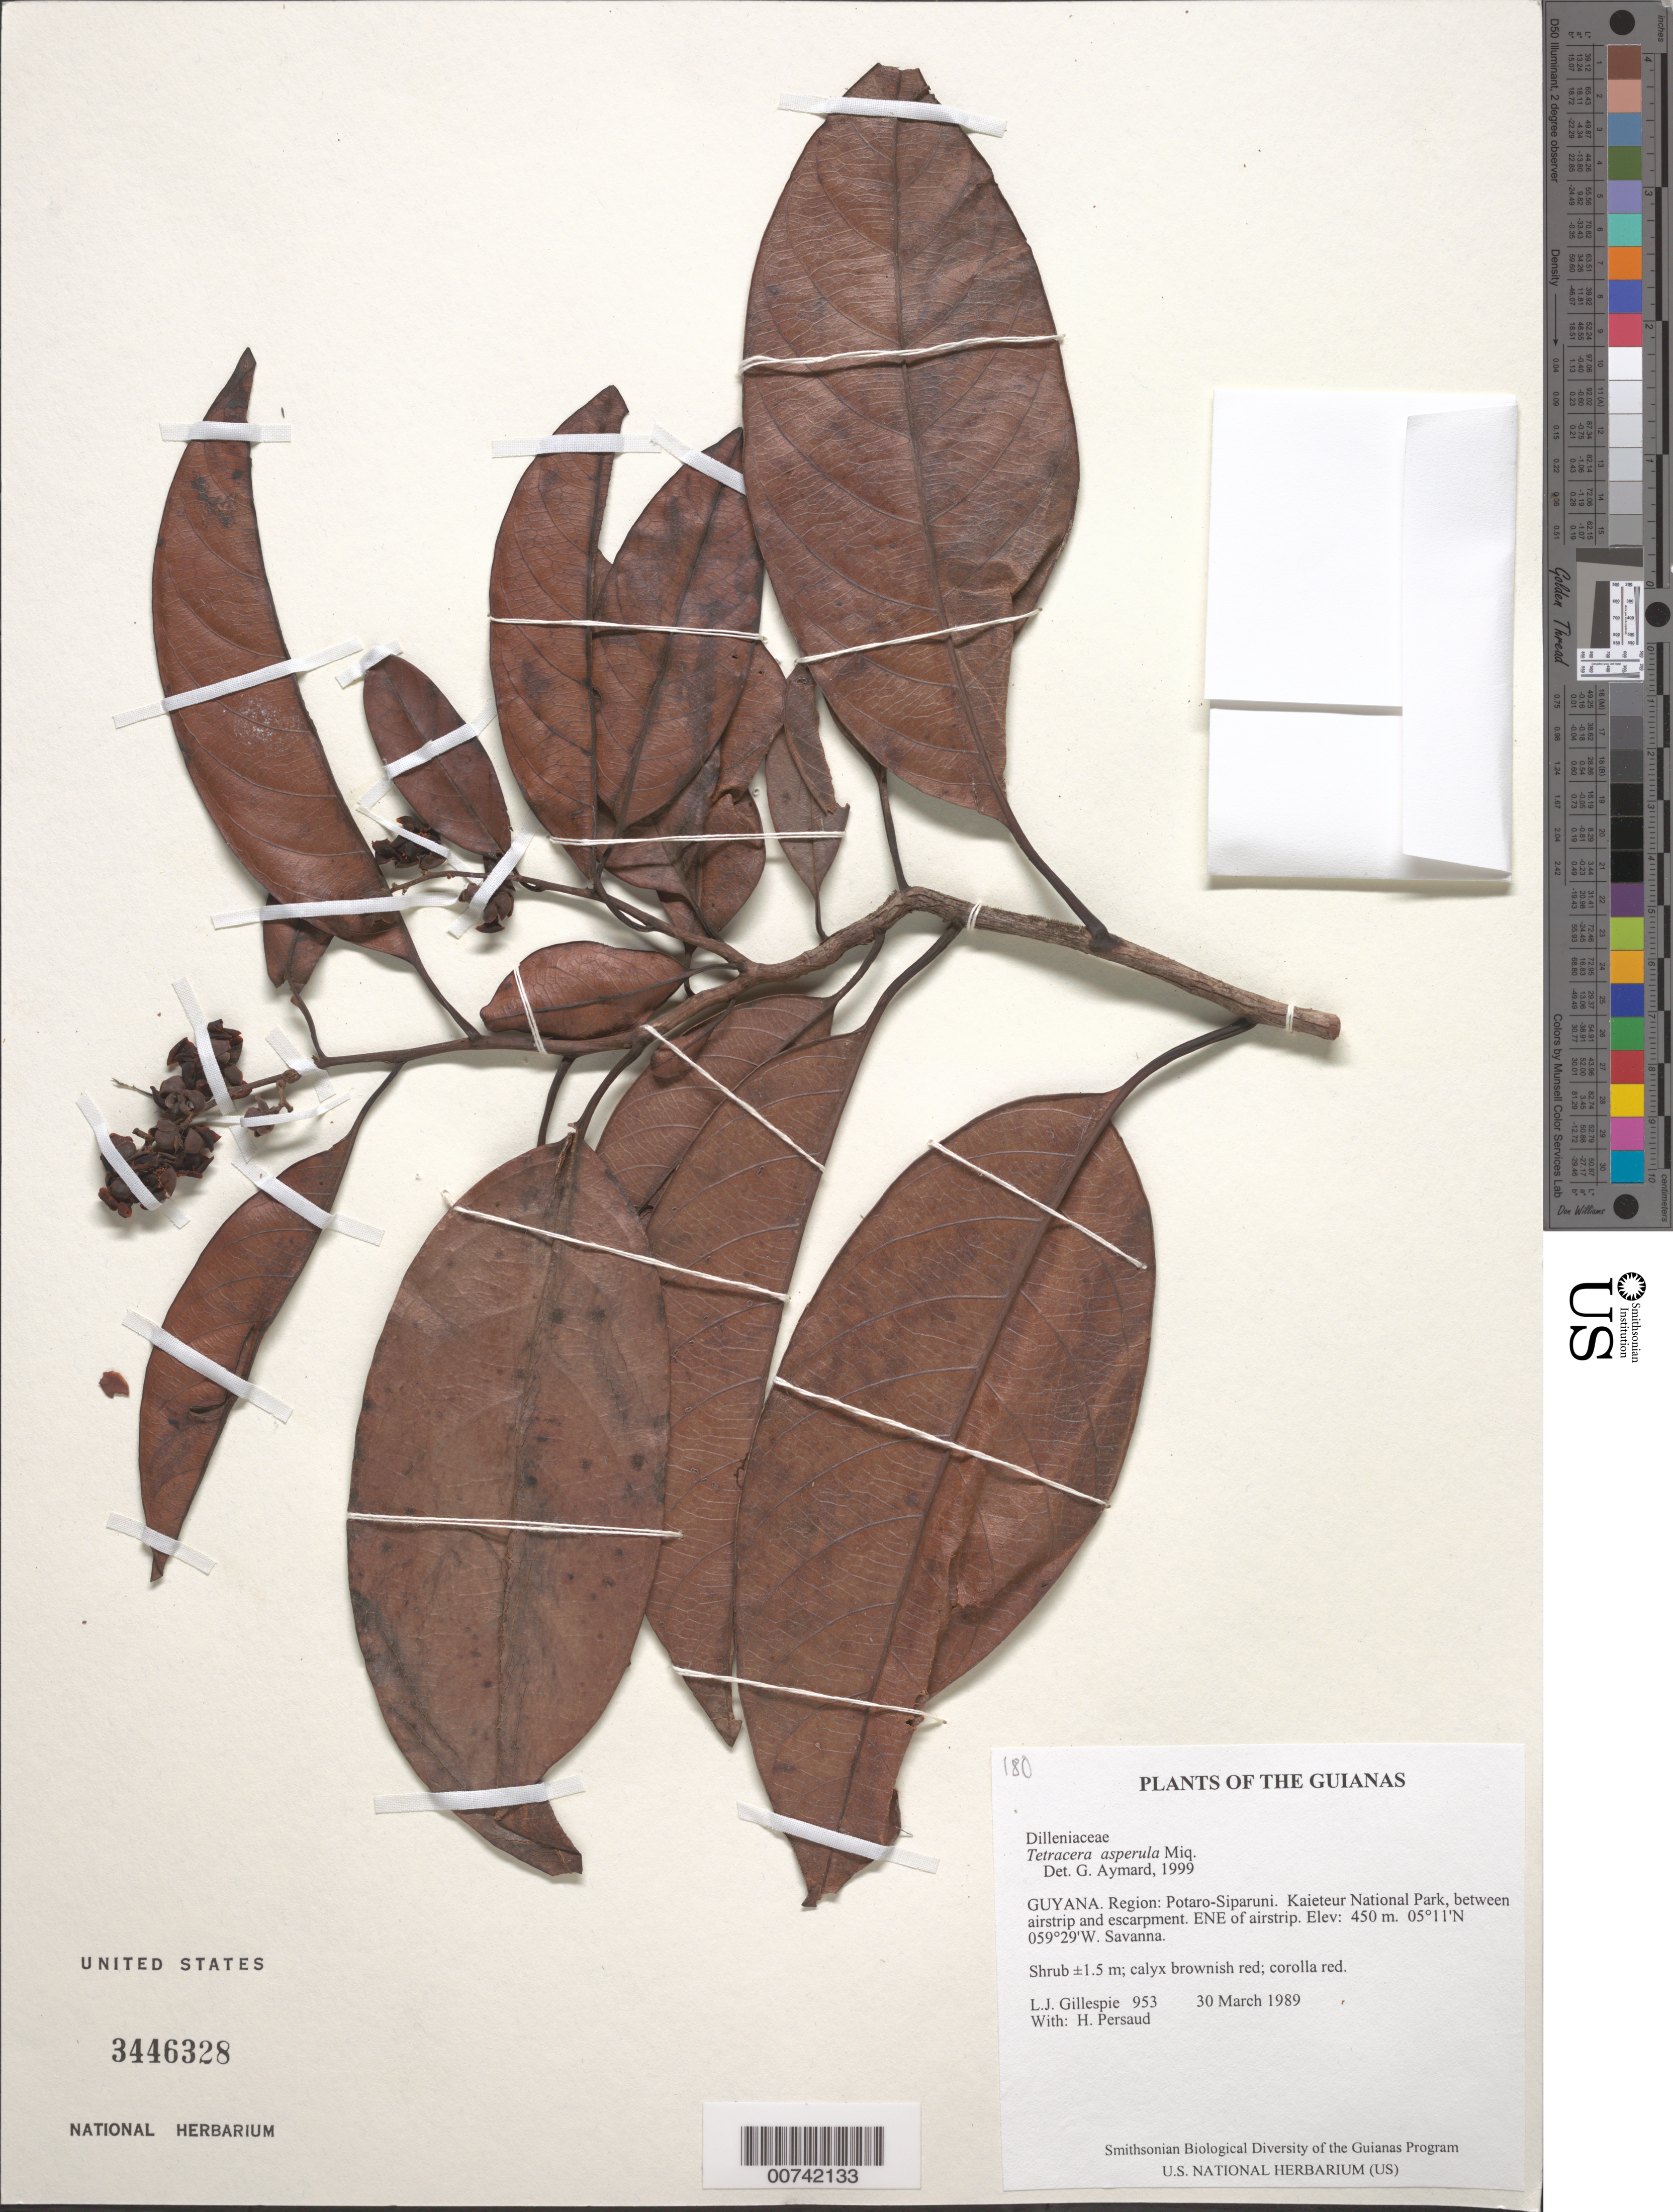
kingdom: Plantae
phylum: Tracheophyta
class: Magnoliopsida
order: Dilleniales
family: Dilleniaceae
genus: Tetracera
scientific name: Tetracera asperula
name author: Miq.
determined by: Aymard C., G. A., (PORT), Univ. Nac. Exp. de los Llanos Ezequiel Zamora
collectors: L. J. Gillespie & H. Persaud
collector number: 953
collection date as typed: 30 March 1989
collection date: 1989-03-30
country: Guyana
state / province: Potaro-Siparuni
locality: Kaieteur National Park, between airstrip and escarpment. ENE of airstrip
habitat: Savanna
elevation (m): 450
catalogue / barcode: US 3446328